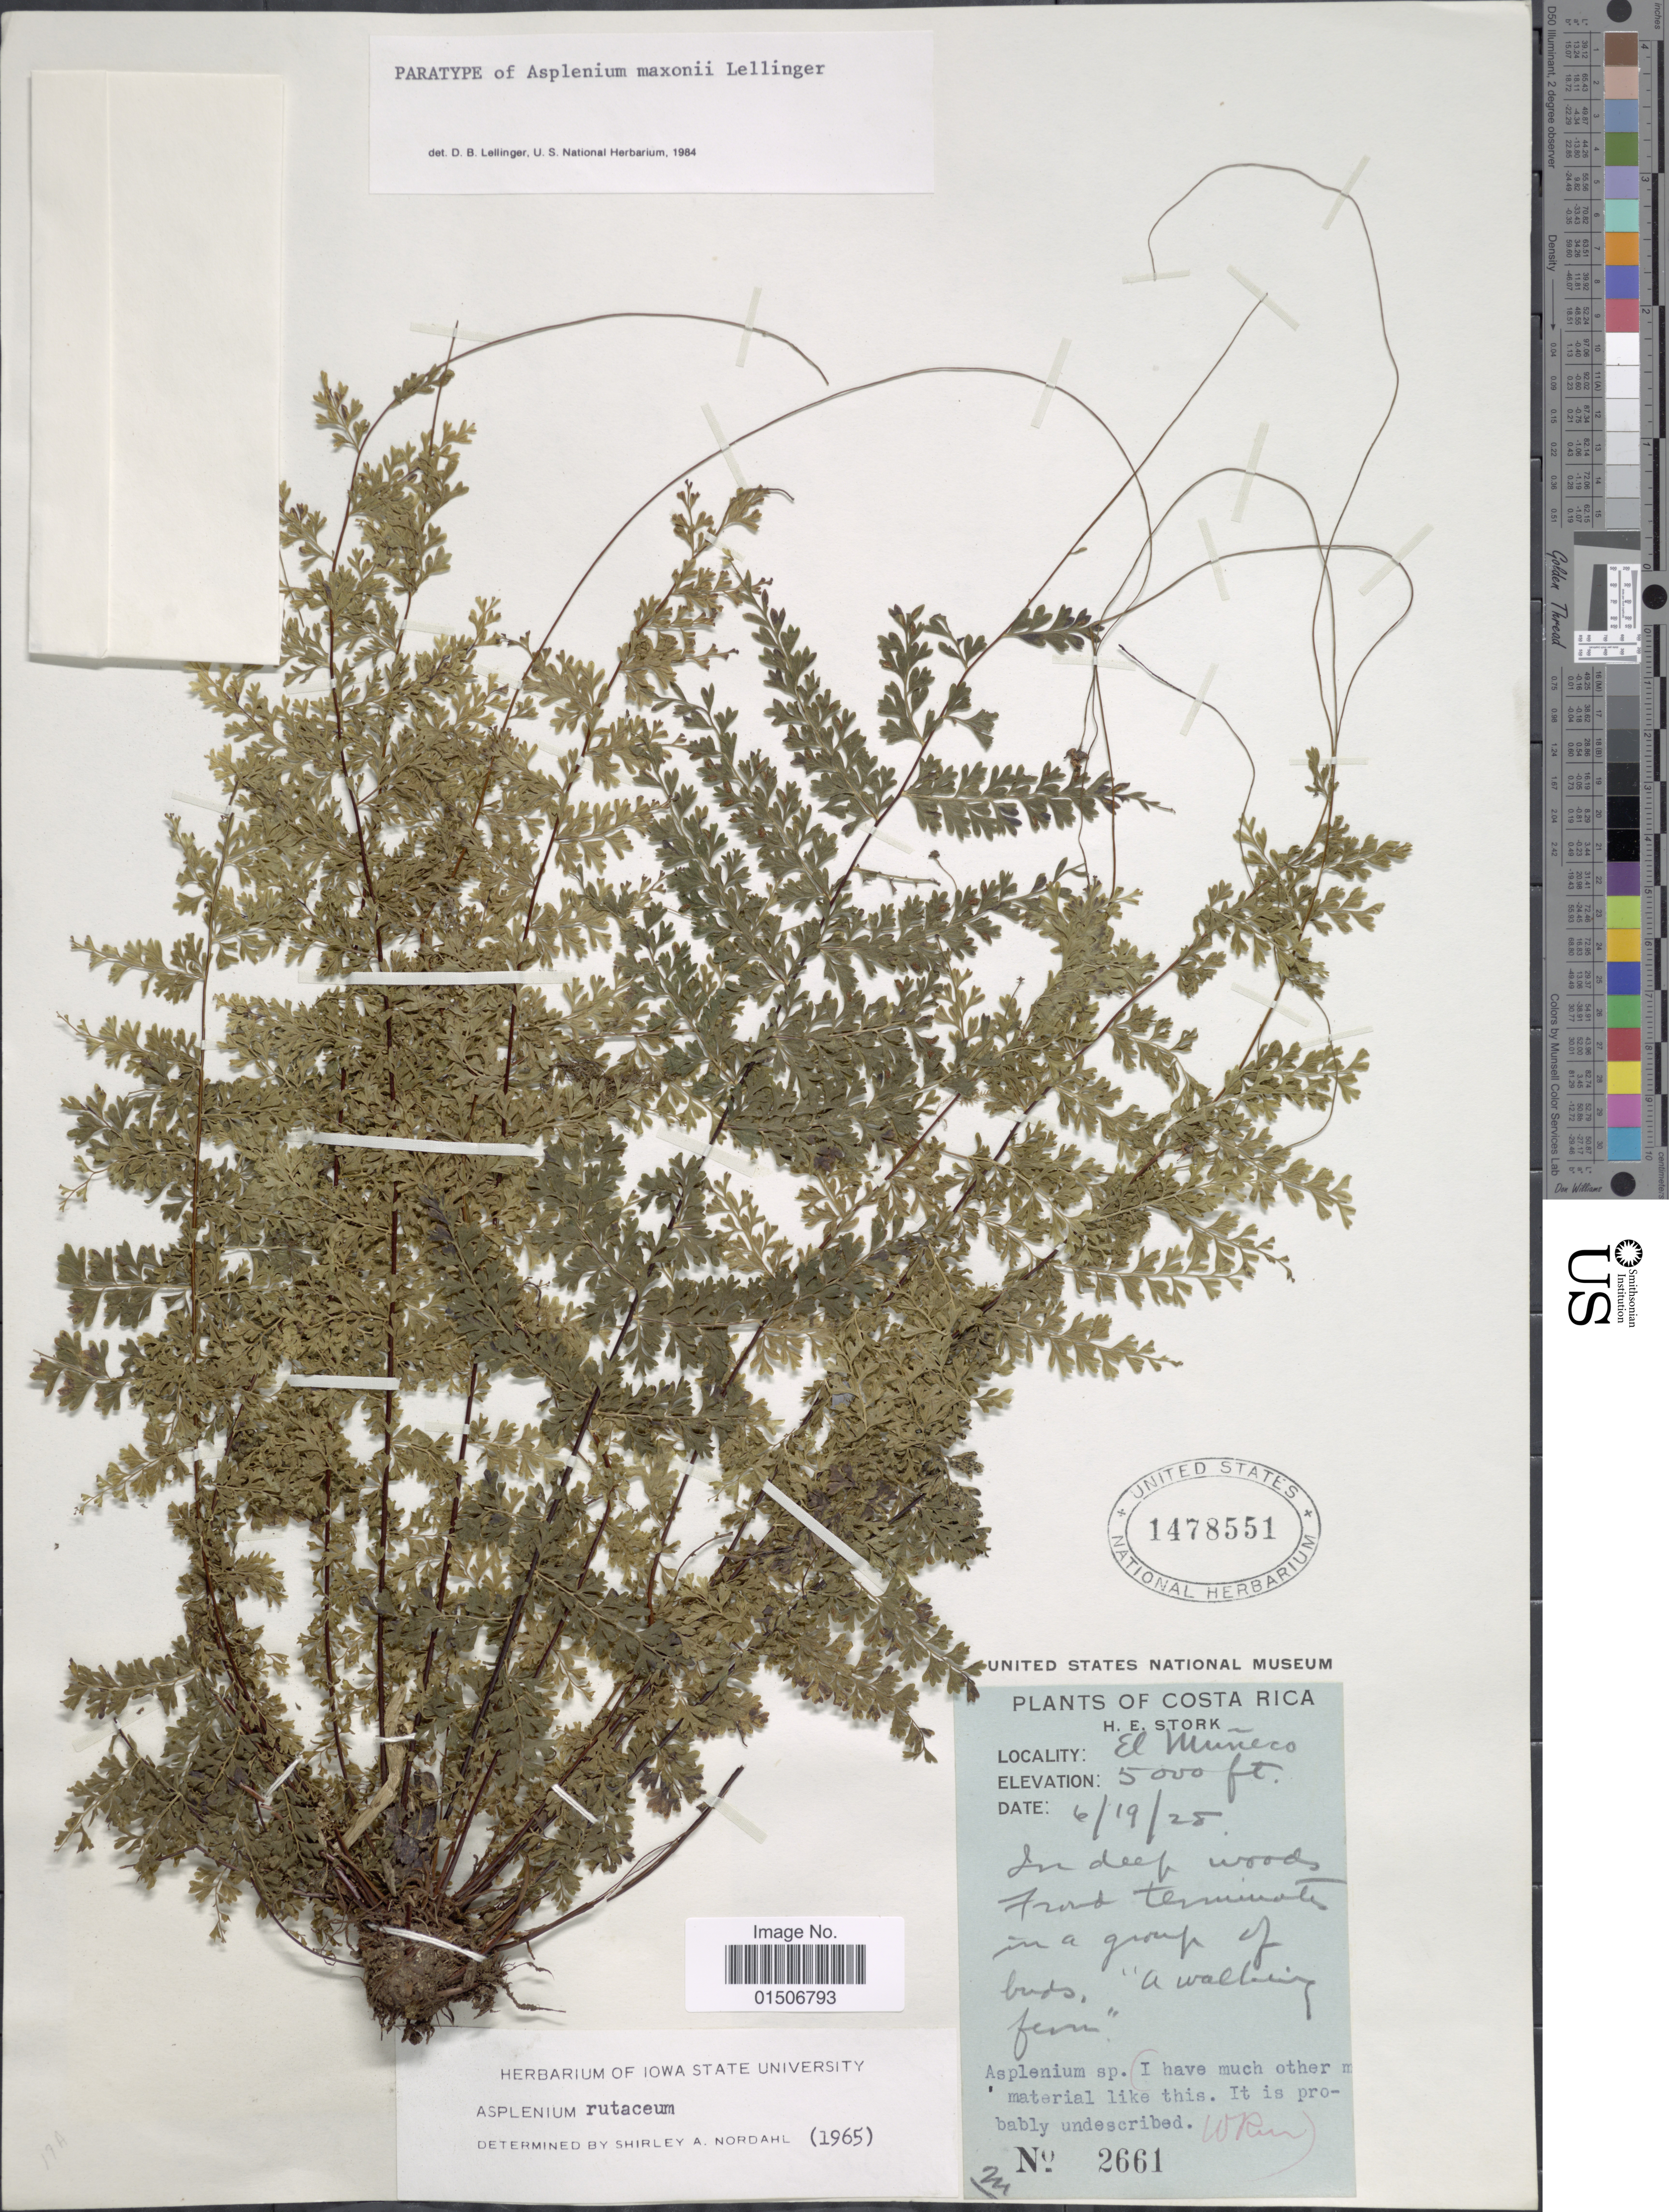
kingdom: Plantae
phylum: Tracheophyta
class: Polypodiopsida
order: Polypodiales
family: Aspleniaceae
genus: Asplenium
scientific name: Asplenium maxonii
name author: Lellinger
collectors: H. E. Stork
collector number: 2661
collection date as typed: Transcribed d/m/y: 19/6/28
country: Costa Rica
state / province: Cartago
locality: El Muñeco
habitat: In deep woods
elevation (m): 1524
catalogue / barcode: US 1478551